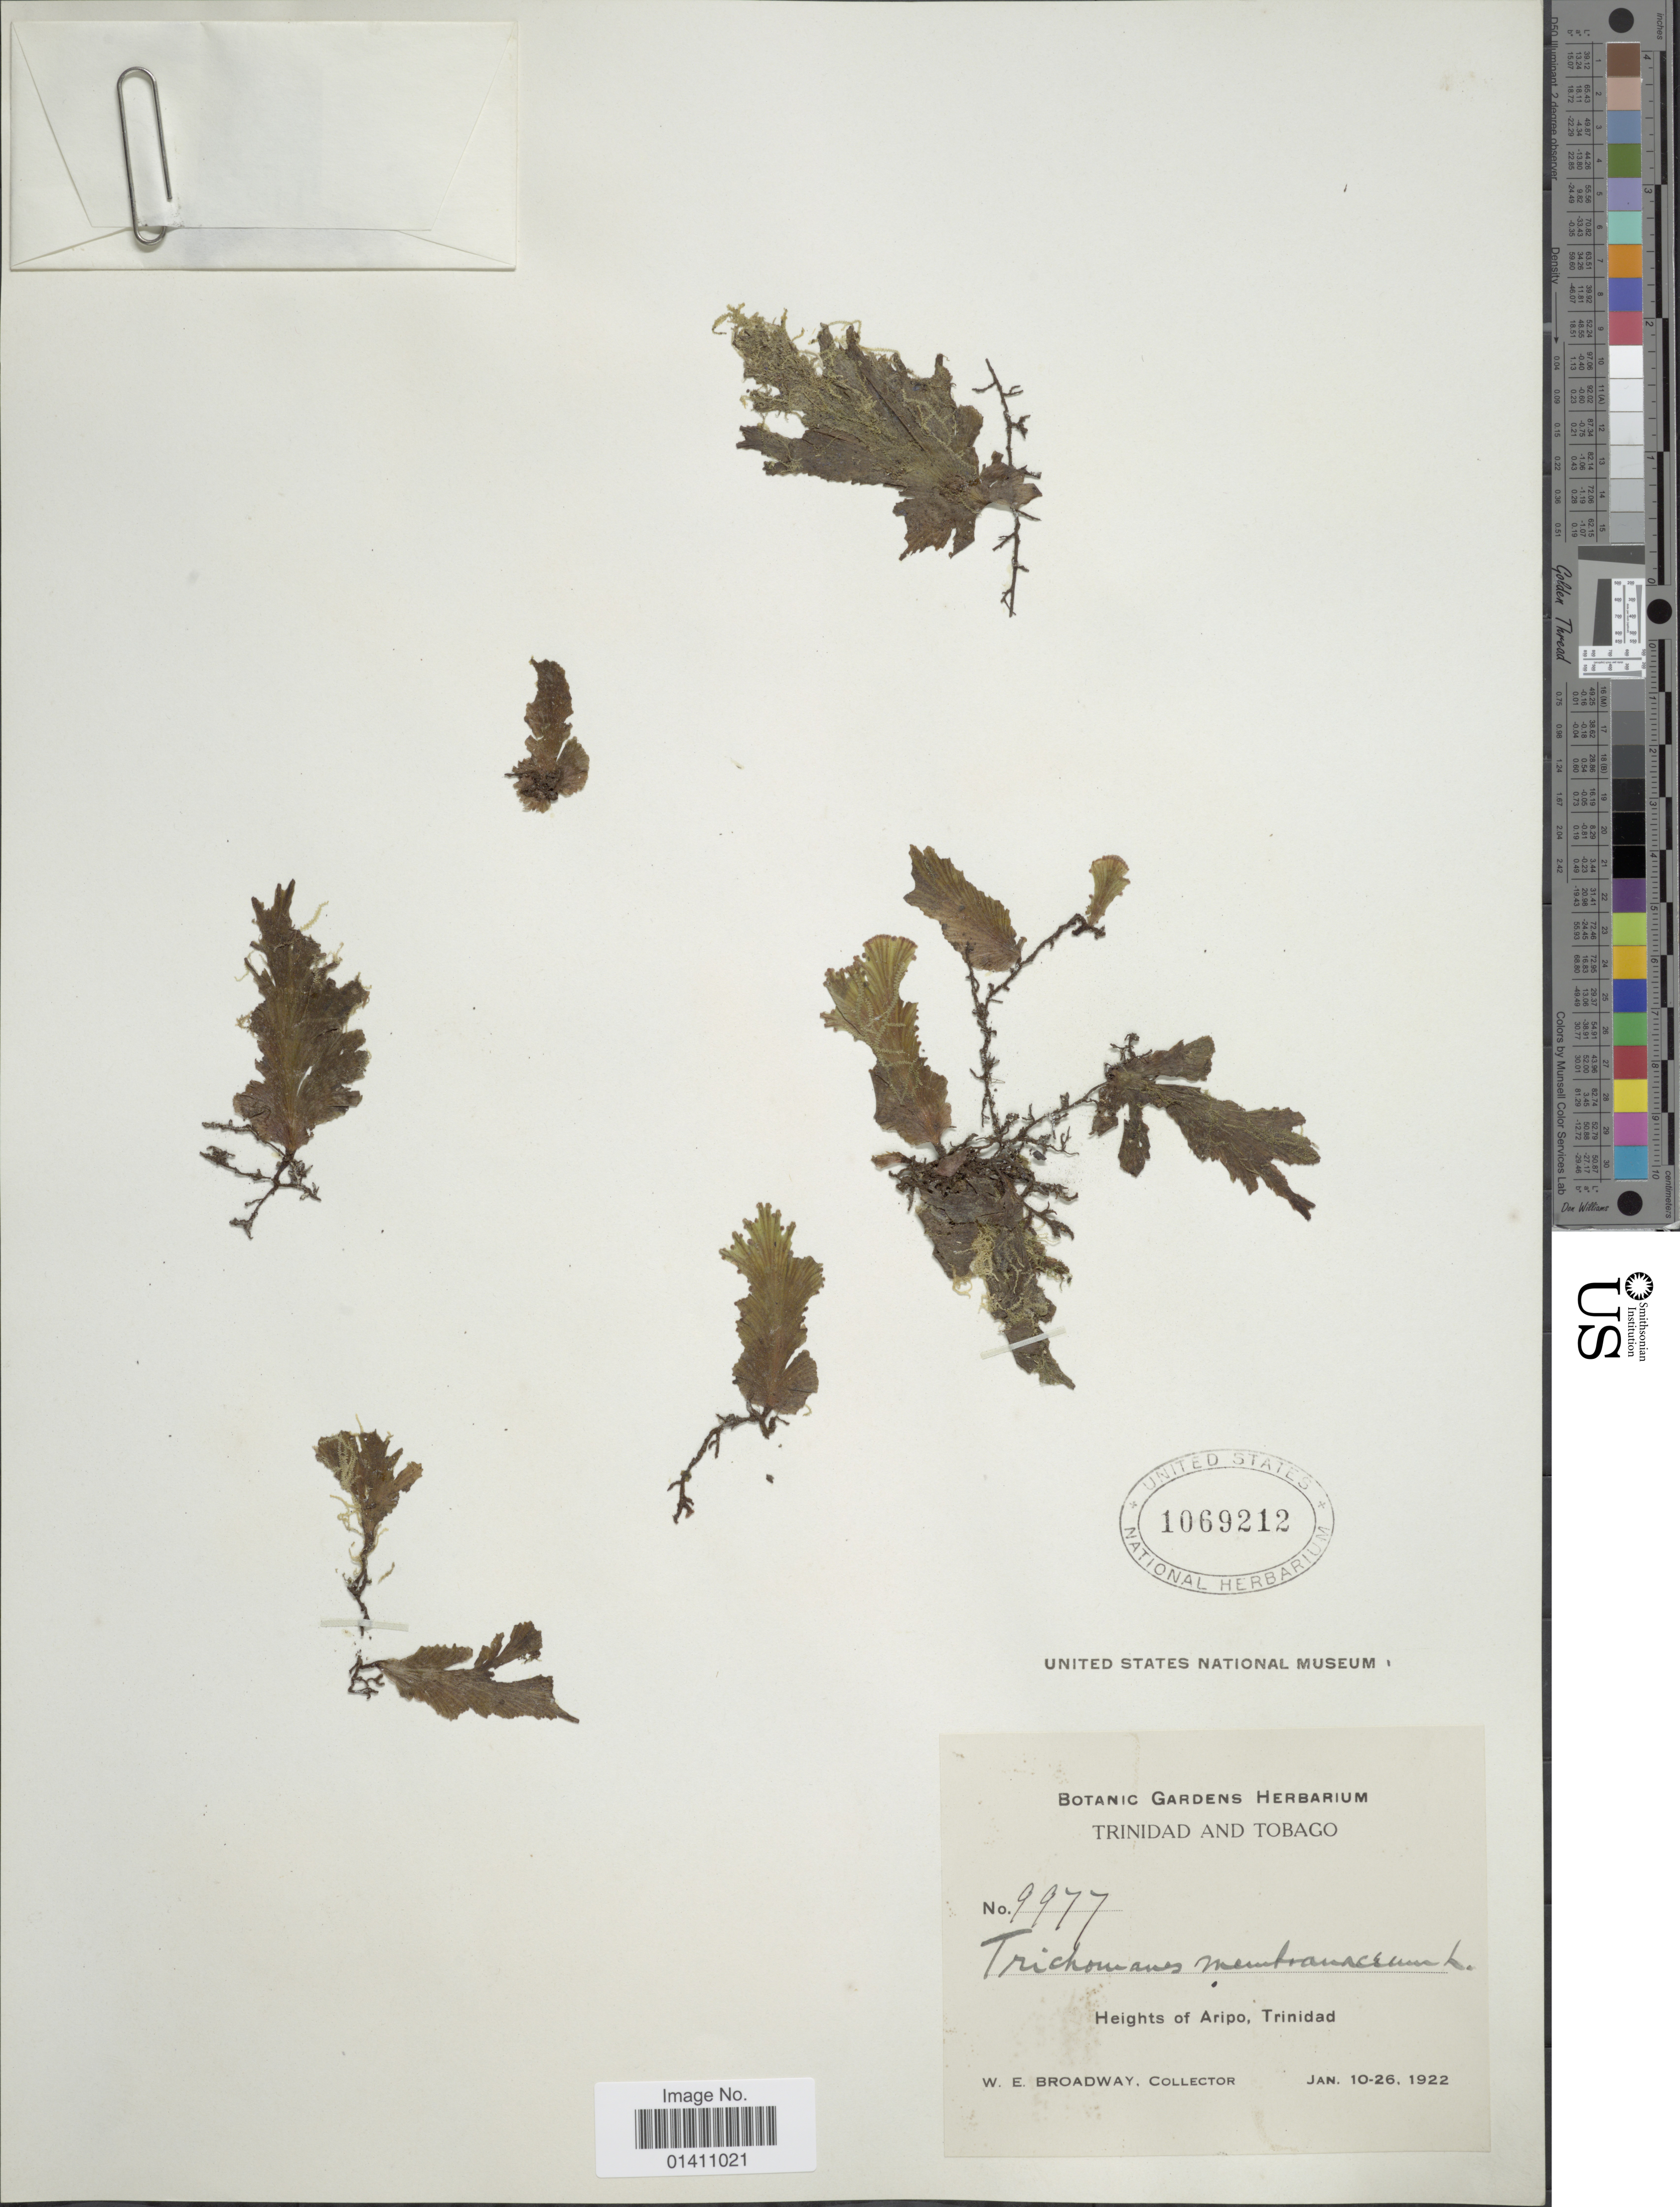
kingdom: Plantae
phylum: Tracheophyta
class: Polypodiopsida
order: Hymenophyllales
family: Hymenophyllaceae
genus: Didymoglossum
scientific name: Didymoglossum membranaceum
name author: (L.) Vareschi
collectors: W. E. Broadway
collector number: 9977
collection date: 1922-01-10/1922-01-26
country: Trinidad and Tobago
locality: Trinidad. Heights of Aripo.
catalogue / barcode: US 1069212